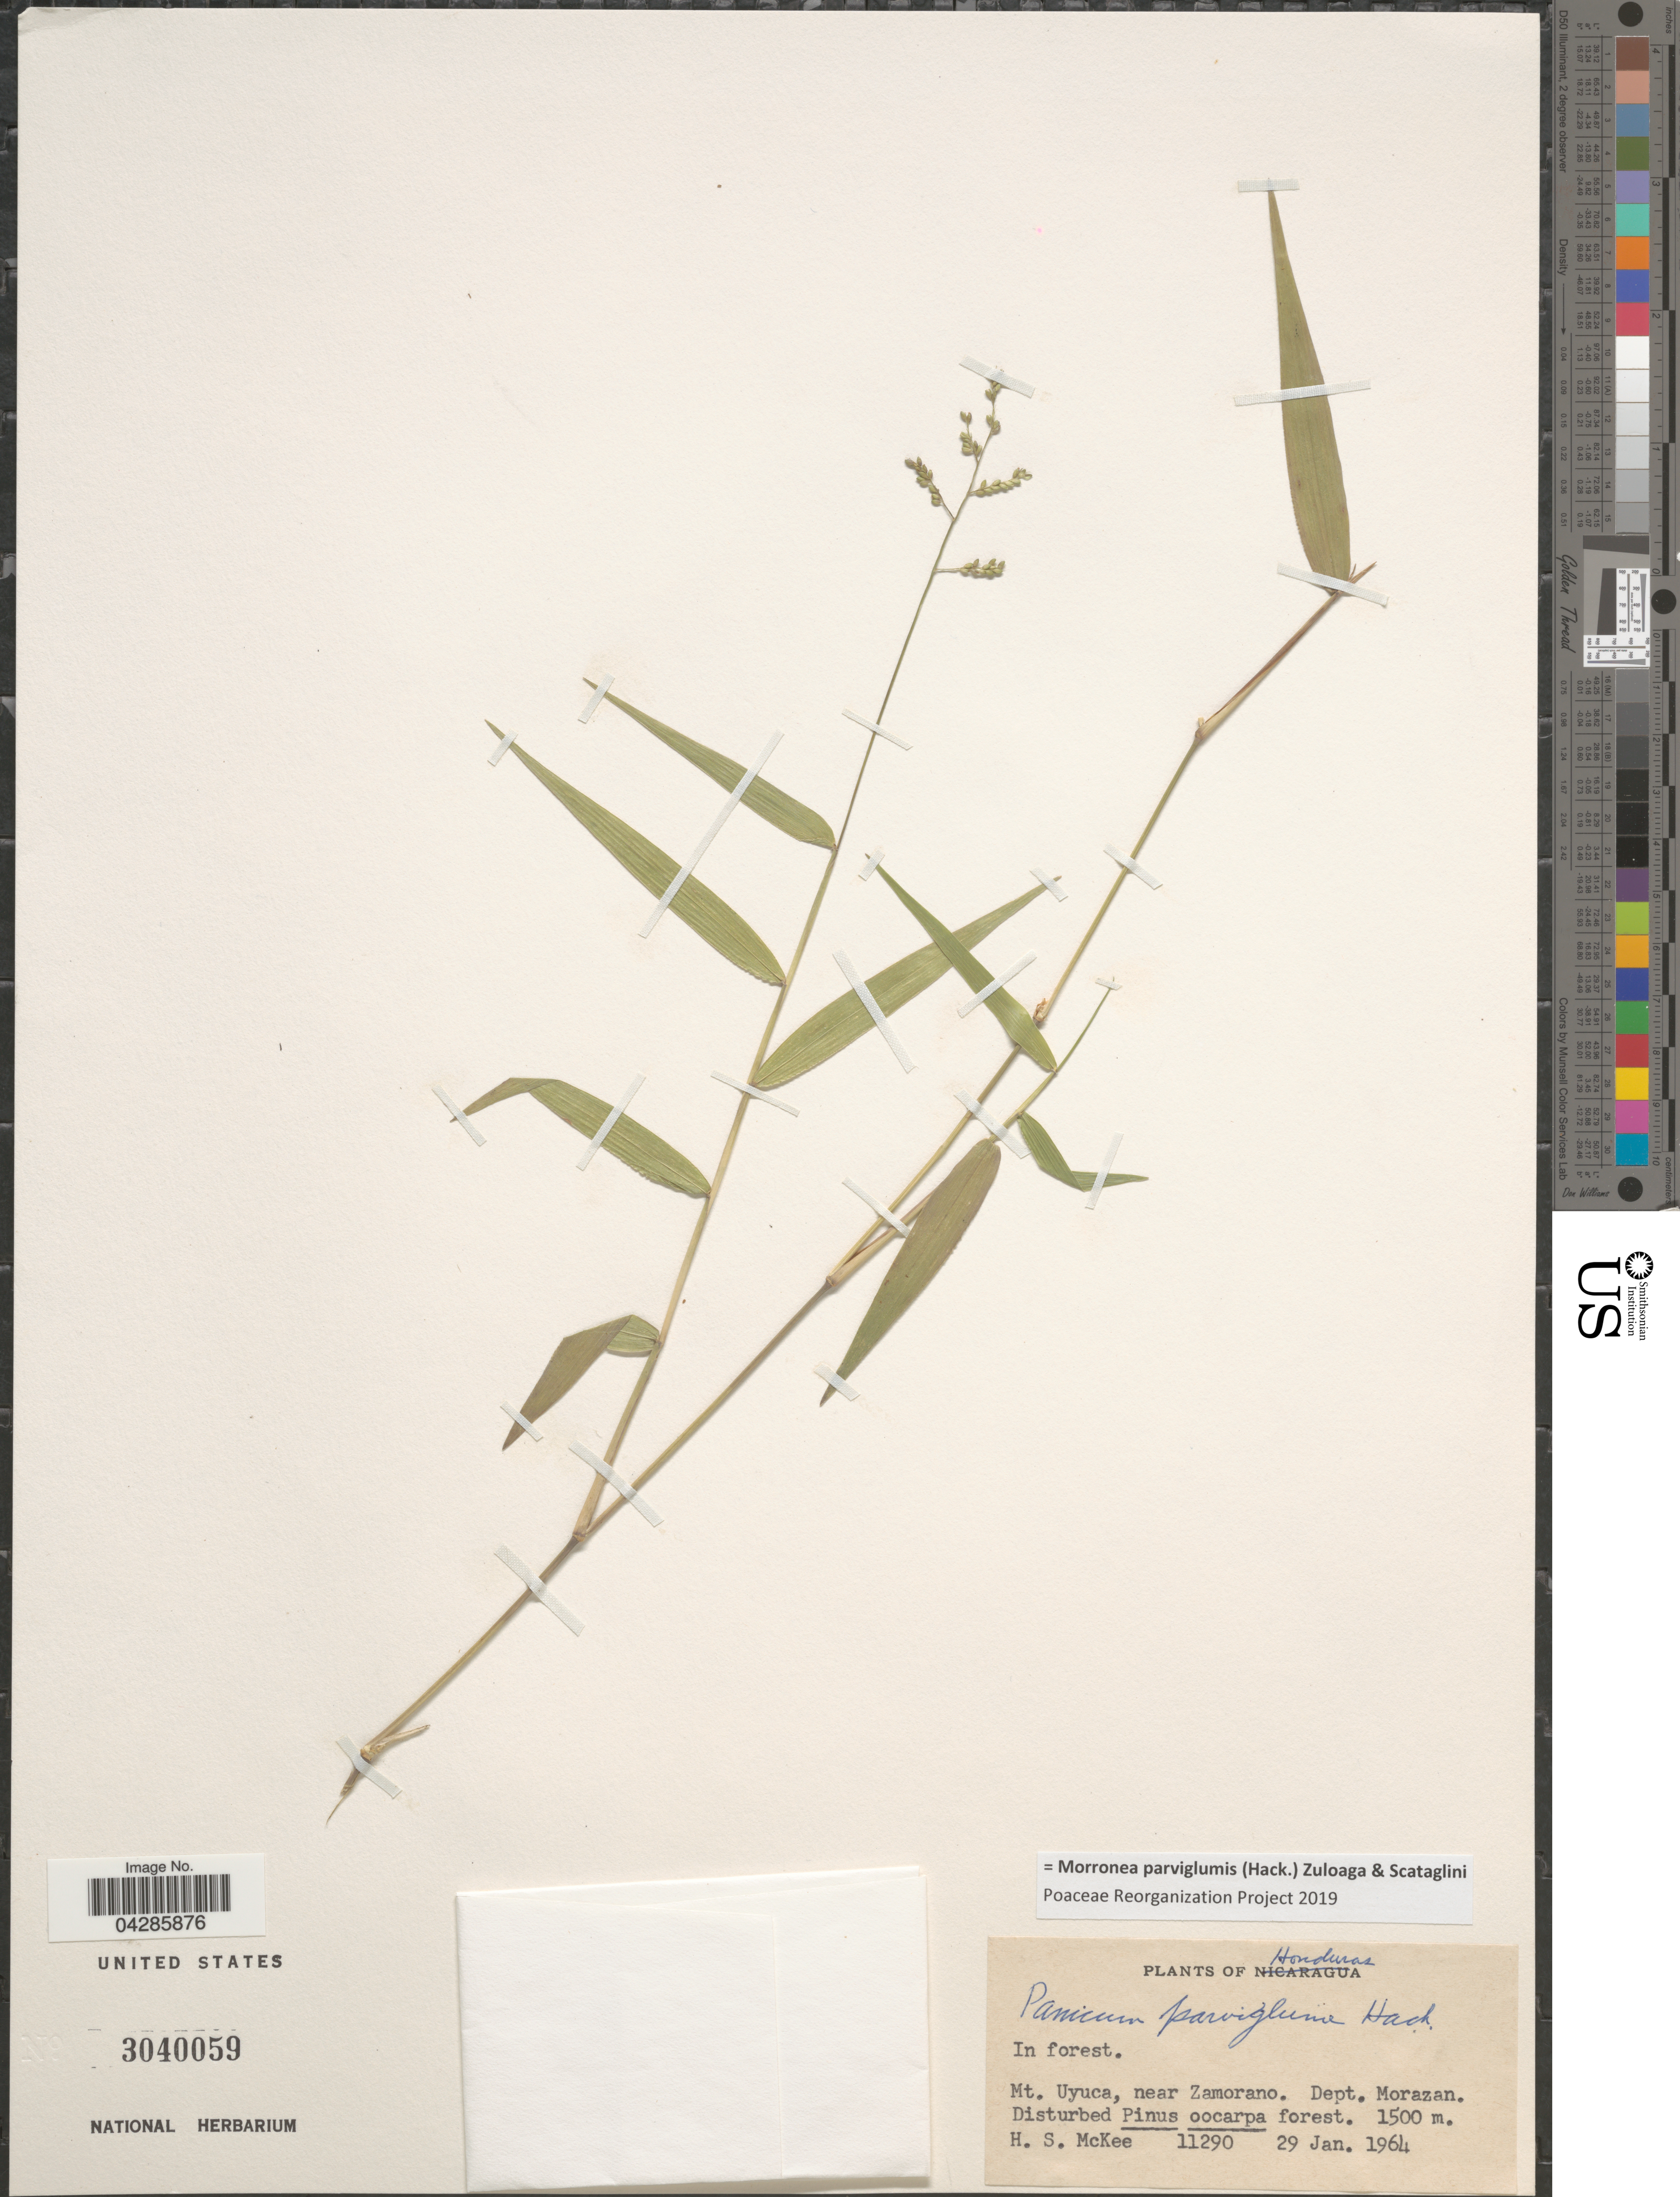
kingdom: Plantae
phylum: Tracheophyta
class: Liliopsida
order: Poales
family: Poaceae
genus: Morronea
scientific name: Morronea parviglumis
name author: (Hack.) Zuloaga & Scataglini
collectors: H. S. McKee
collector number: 11290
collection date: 1964-01-29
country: Honduras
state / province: Fco. Morazán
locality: In forest. Mt. Uyuca, near Zamorano. Dept. Morazan.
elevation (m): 1500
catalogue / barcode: US 3040059